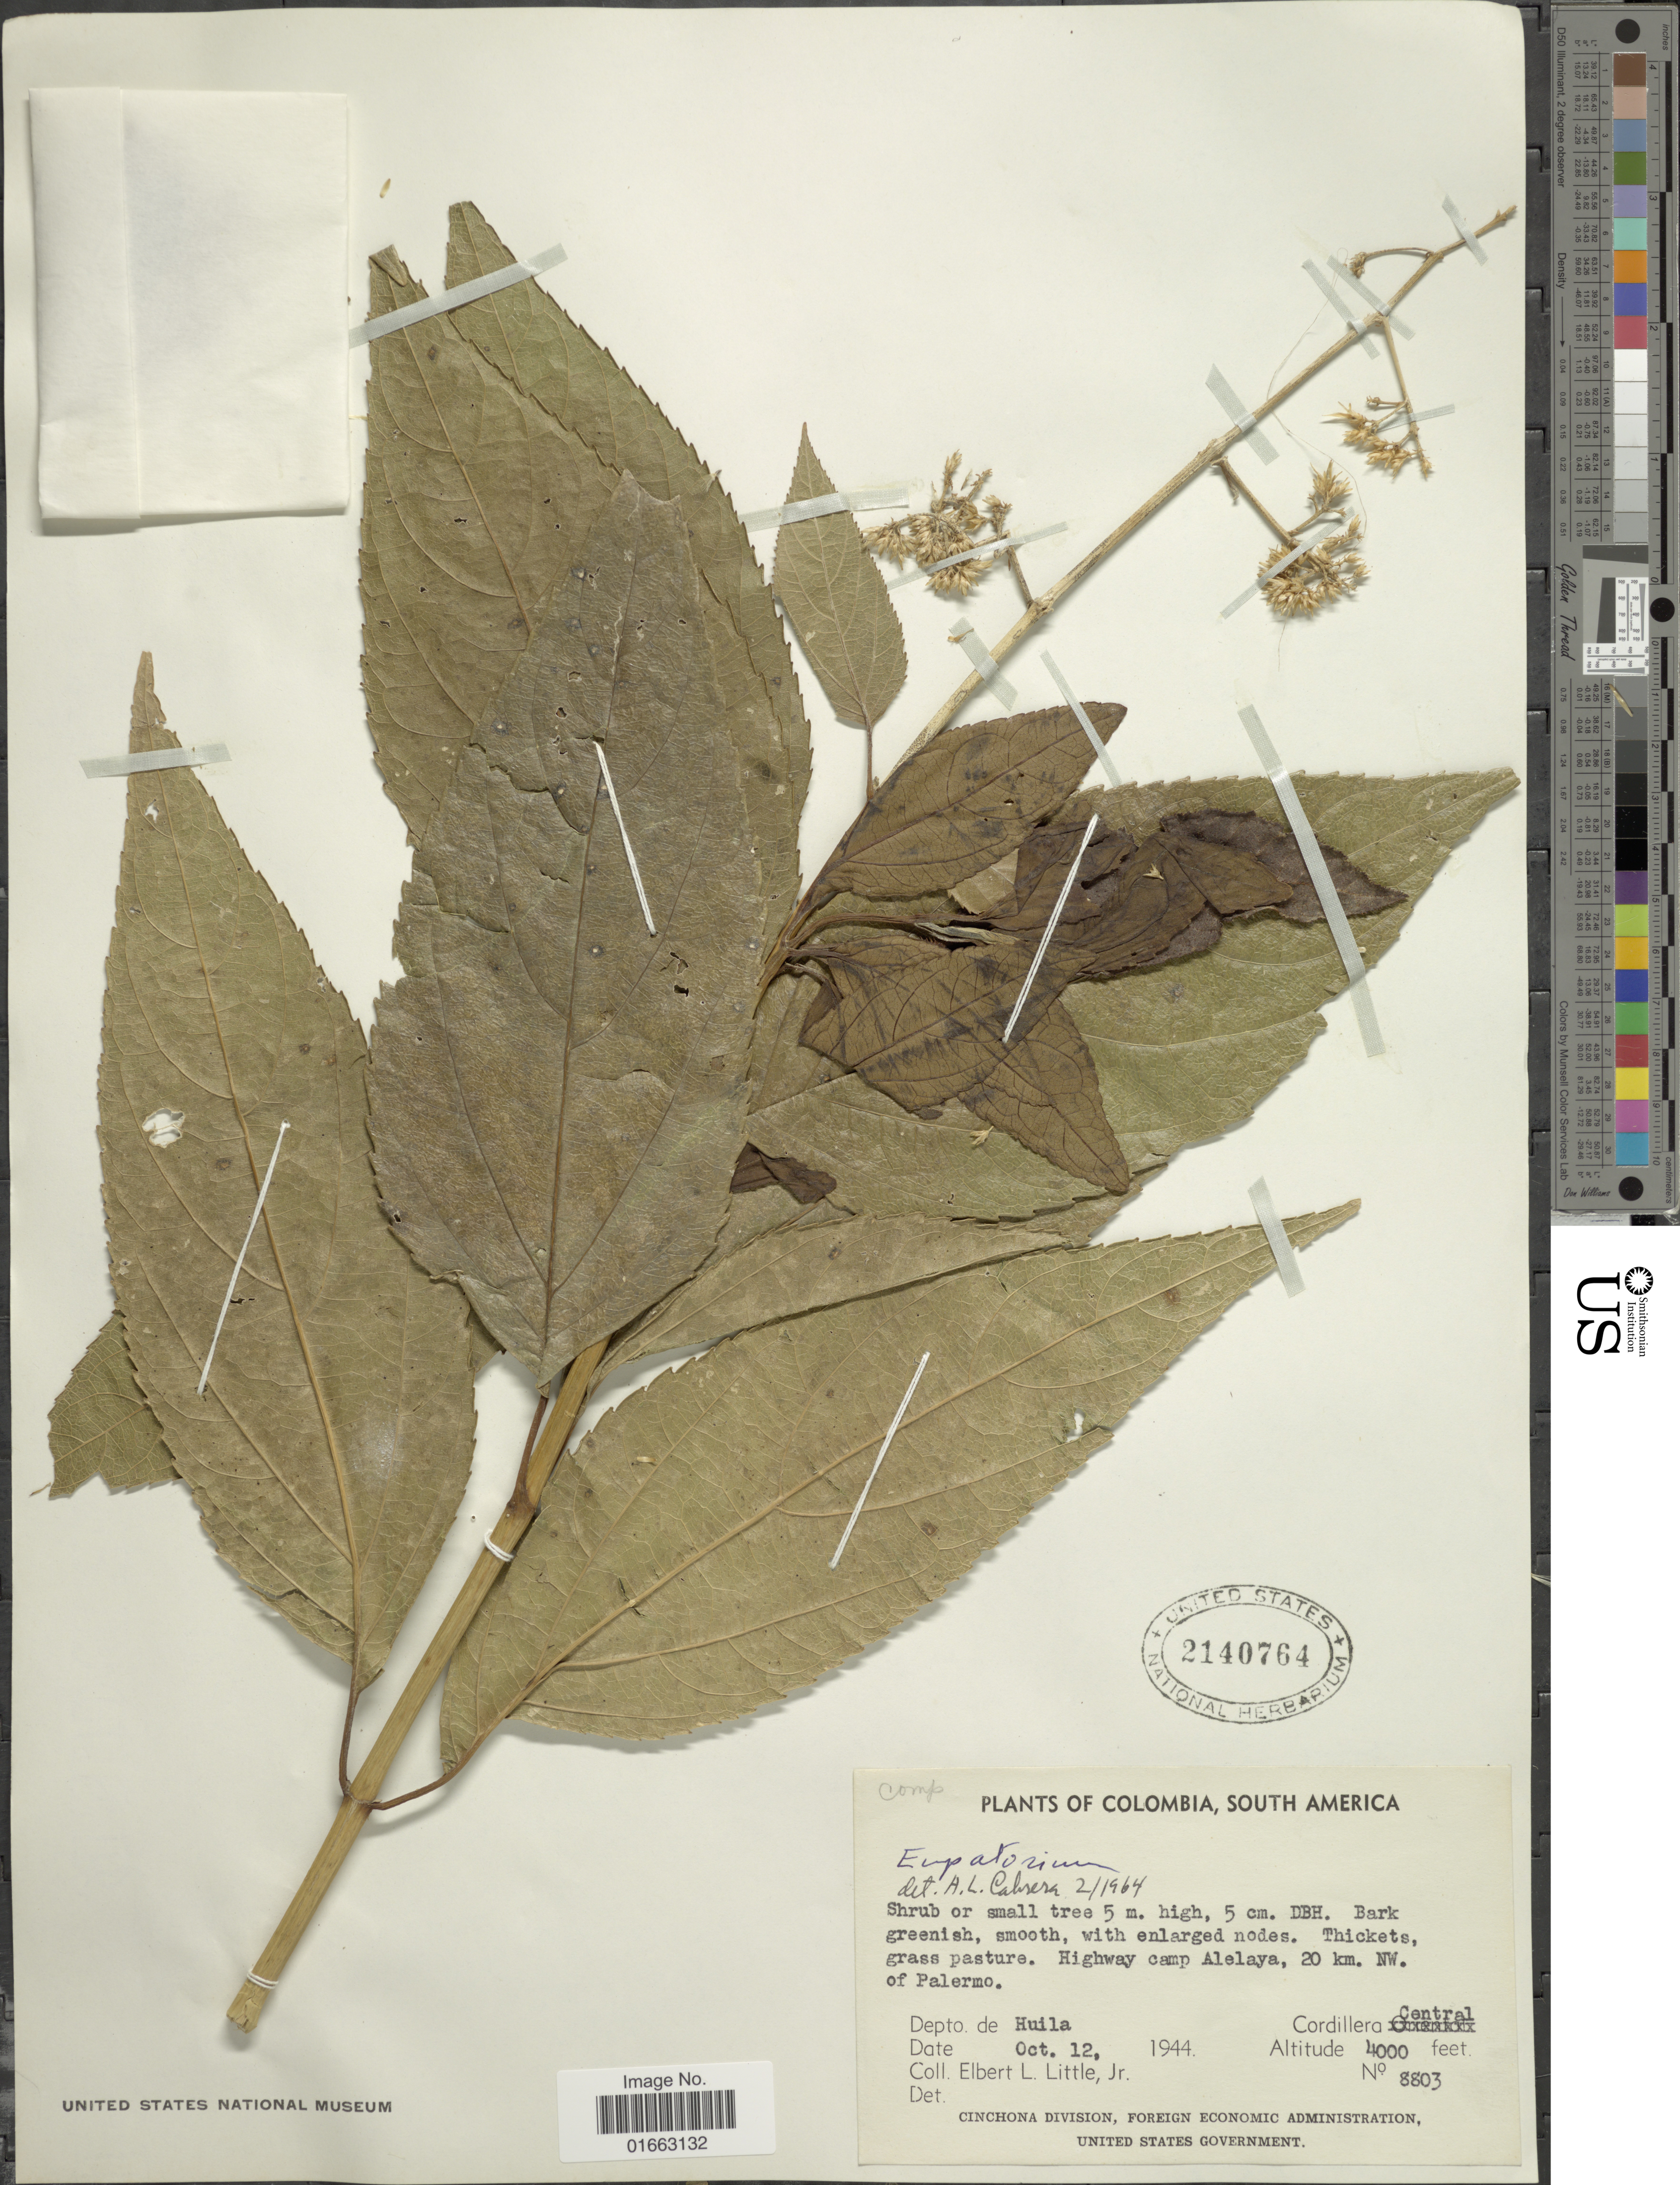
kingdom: Plantae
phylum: Tracheophyta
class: Magnoliopsida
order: Asterales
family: Asteraceae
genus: Critonia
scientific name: Critonia morifolia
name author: (Mill.) R.M. King & H. Rob.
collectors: E. L. Little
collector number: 8803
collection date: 1944-10-12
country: Colombia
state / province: Huila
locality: South America, highway camp Alelaya, 20 km. NW. of Palermo, Cordillera Oriental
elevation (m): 1219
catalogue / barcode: US 2140764